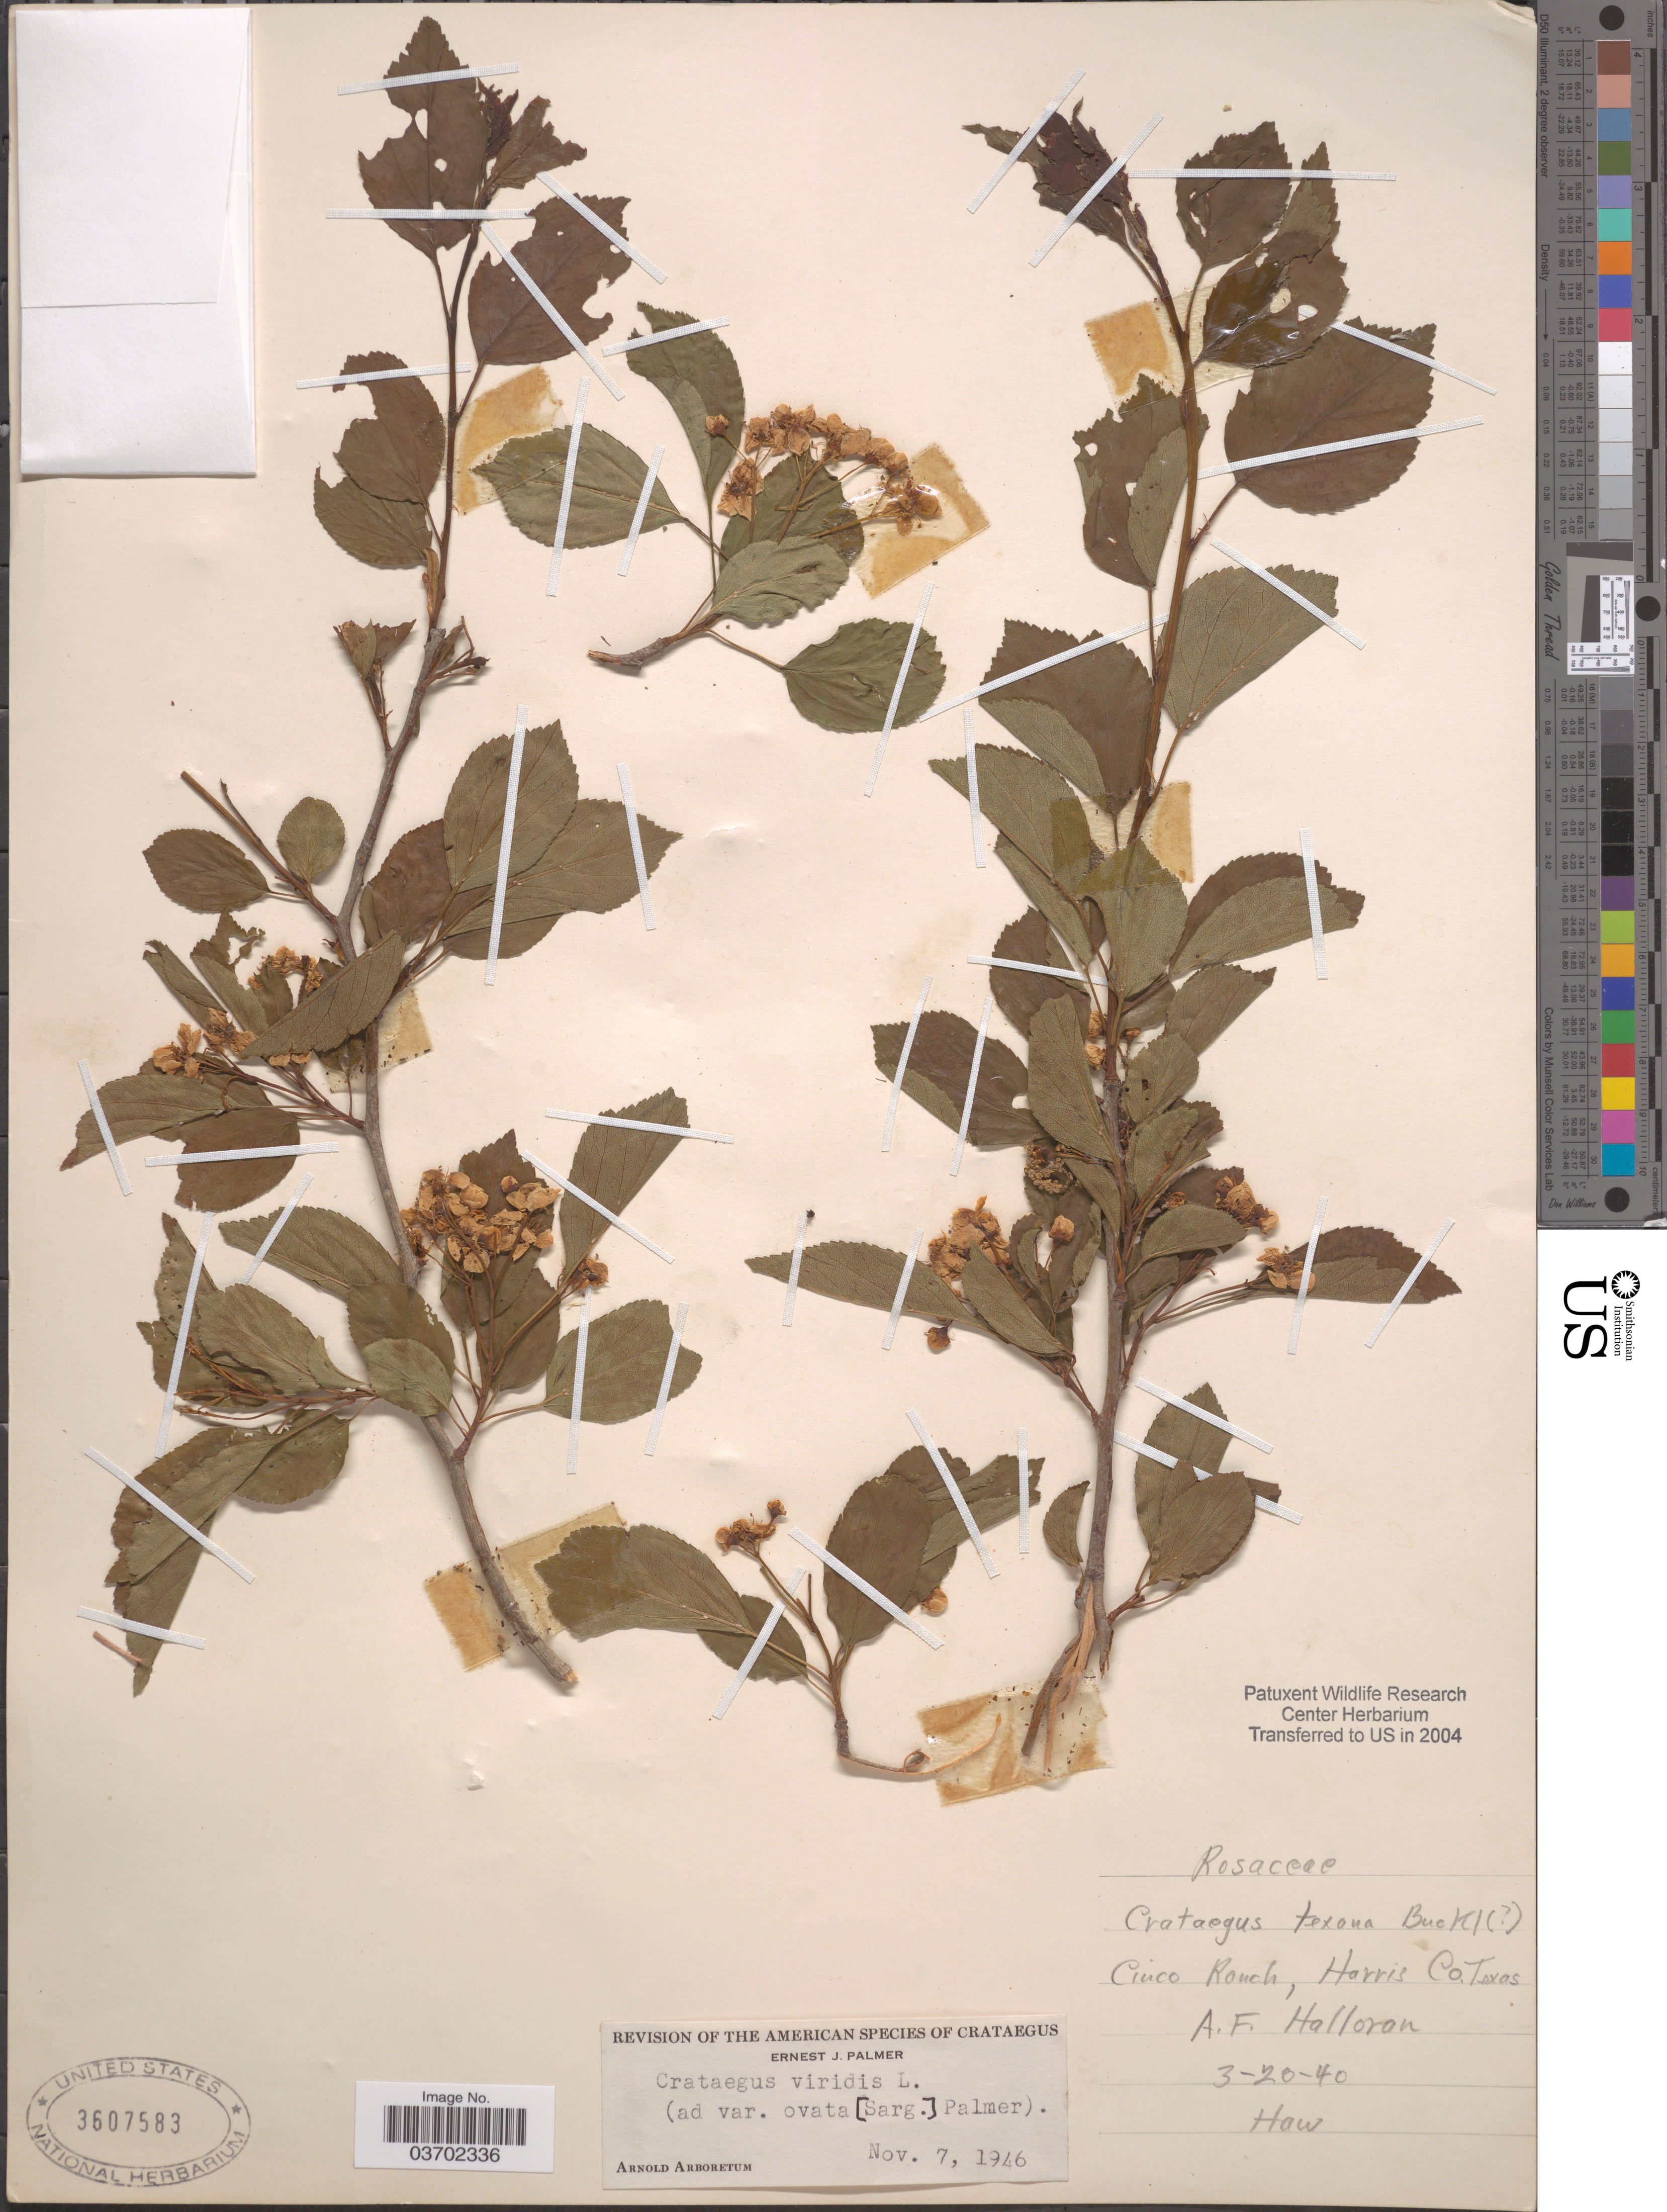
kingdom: Plantae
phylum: Tracheophyta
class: Magnoliopsida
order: Rosales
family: Rosaceae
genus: Crataegus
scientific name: Crataegus viridis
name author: L.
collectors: A. Halloran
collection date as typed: Transcribed d/m/y: 20/3/40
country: United States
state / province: Texas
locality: Cinco Ranch, Harris Co.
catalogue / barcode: US 3607583